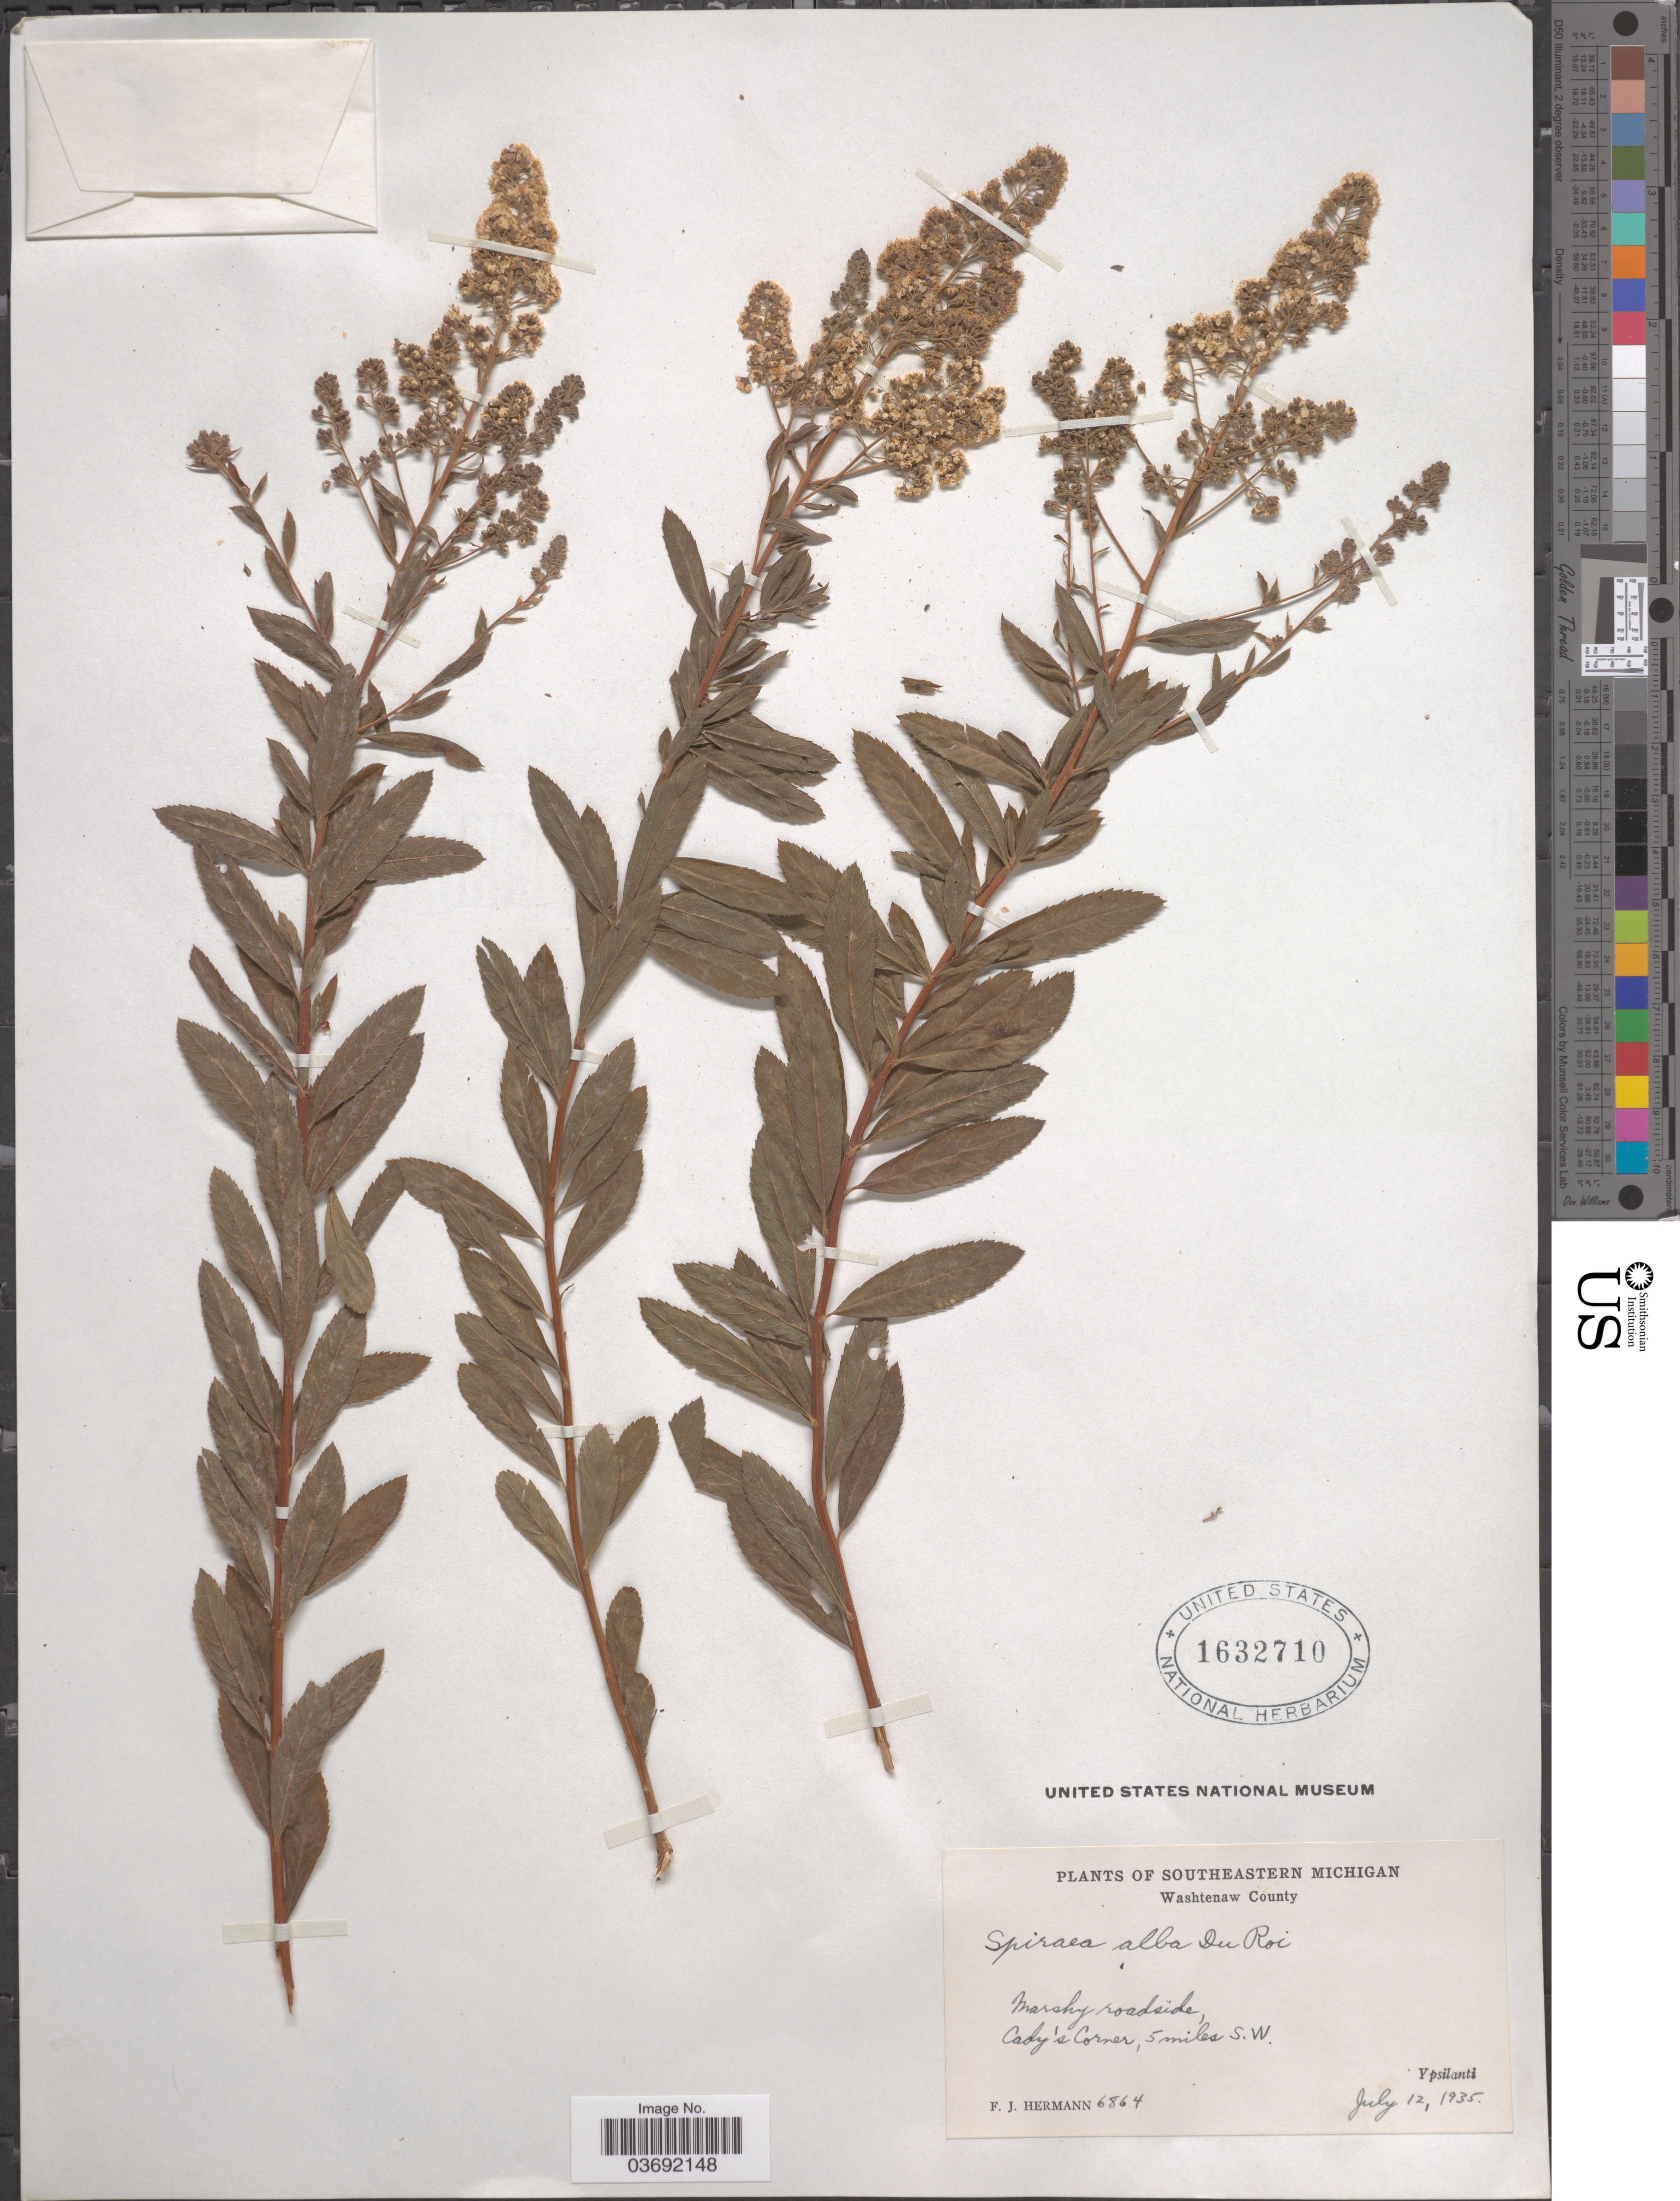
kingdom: Plantae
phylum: Tracheophyta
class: Magnoliopsida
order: Rosales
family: Rosaceae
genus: Spiraea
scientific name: Spiraea alba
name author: Du Roi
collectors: F. J. Hermann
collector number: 6864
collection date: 1935-07-12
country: United States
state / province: Michigan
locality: Southeastern Michigan. Washtenaw County. Cady's Corner, 5 miles S. W. Ypsilanti.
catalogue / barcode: US 1632710